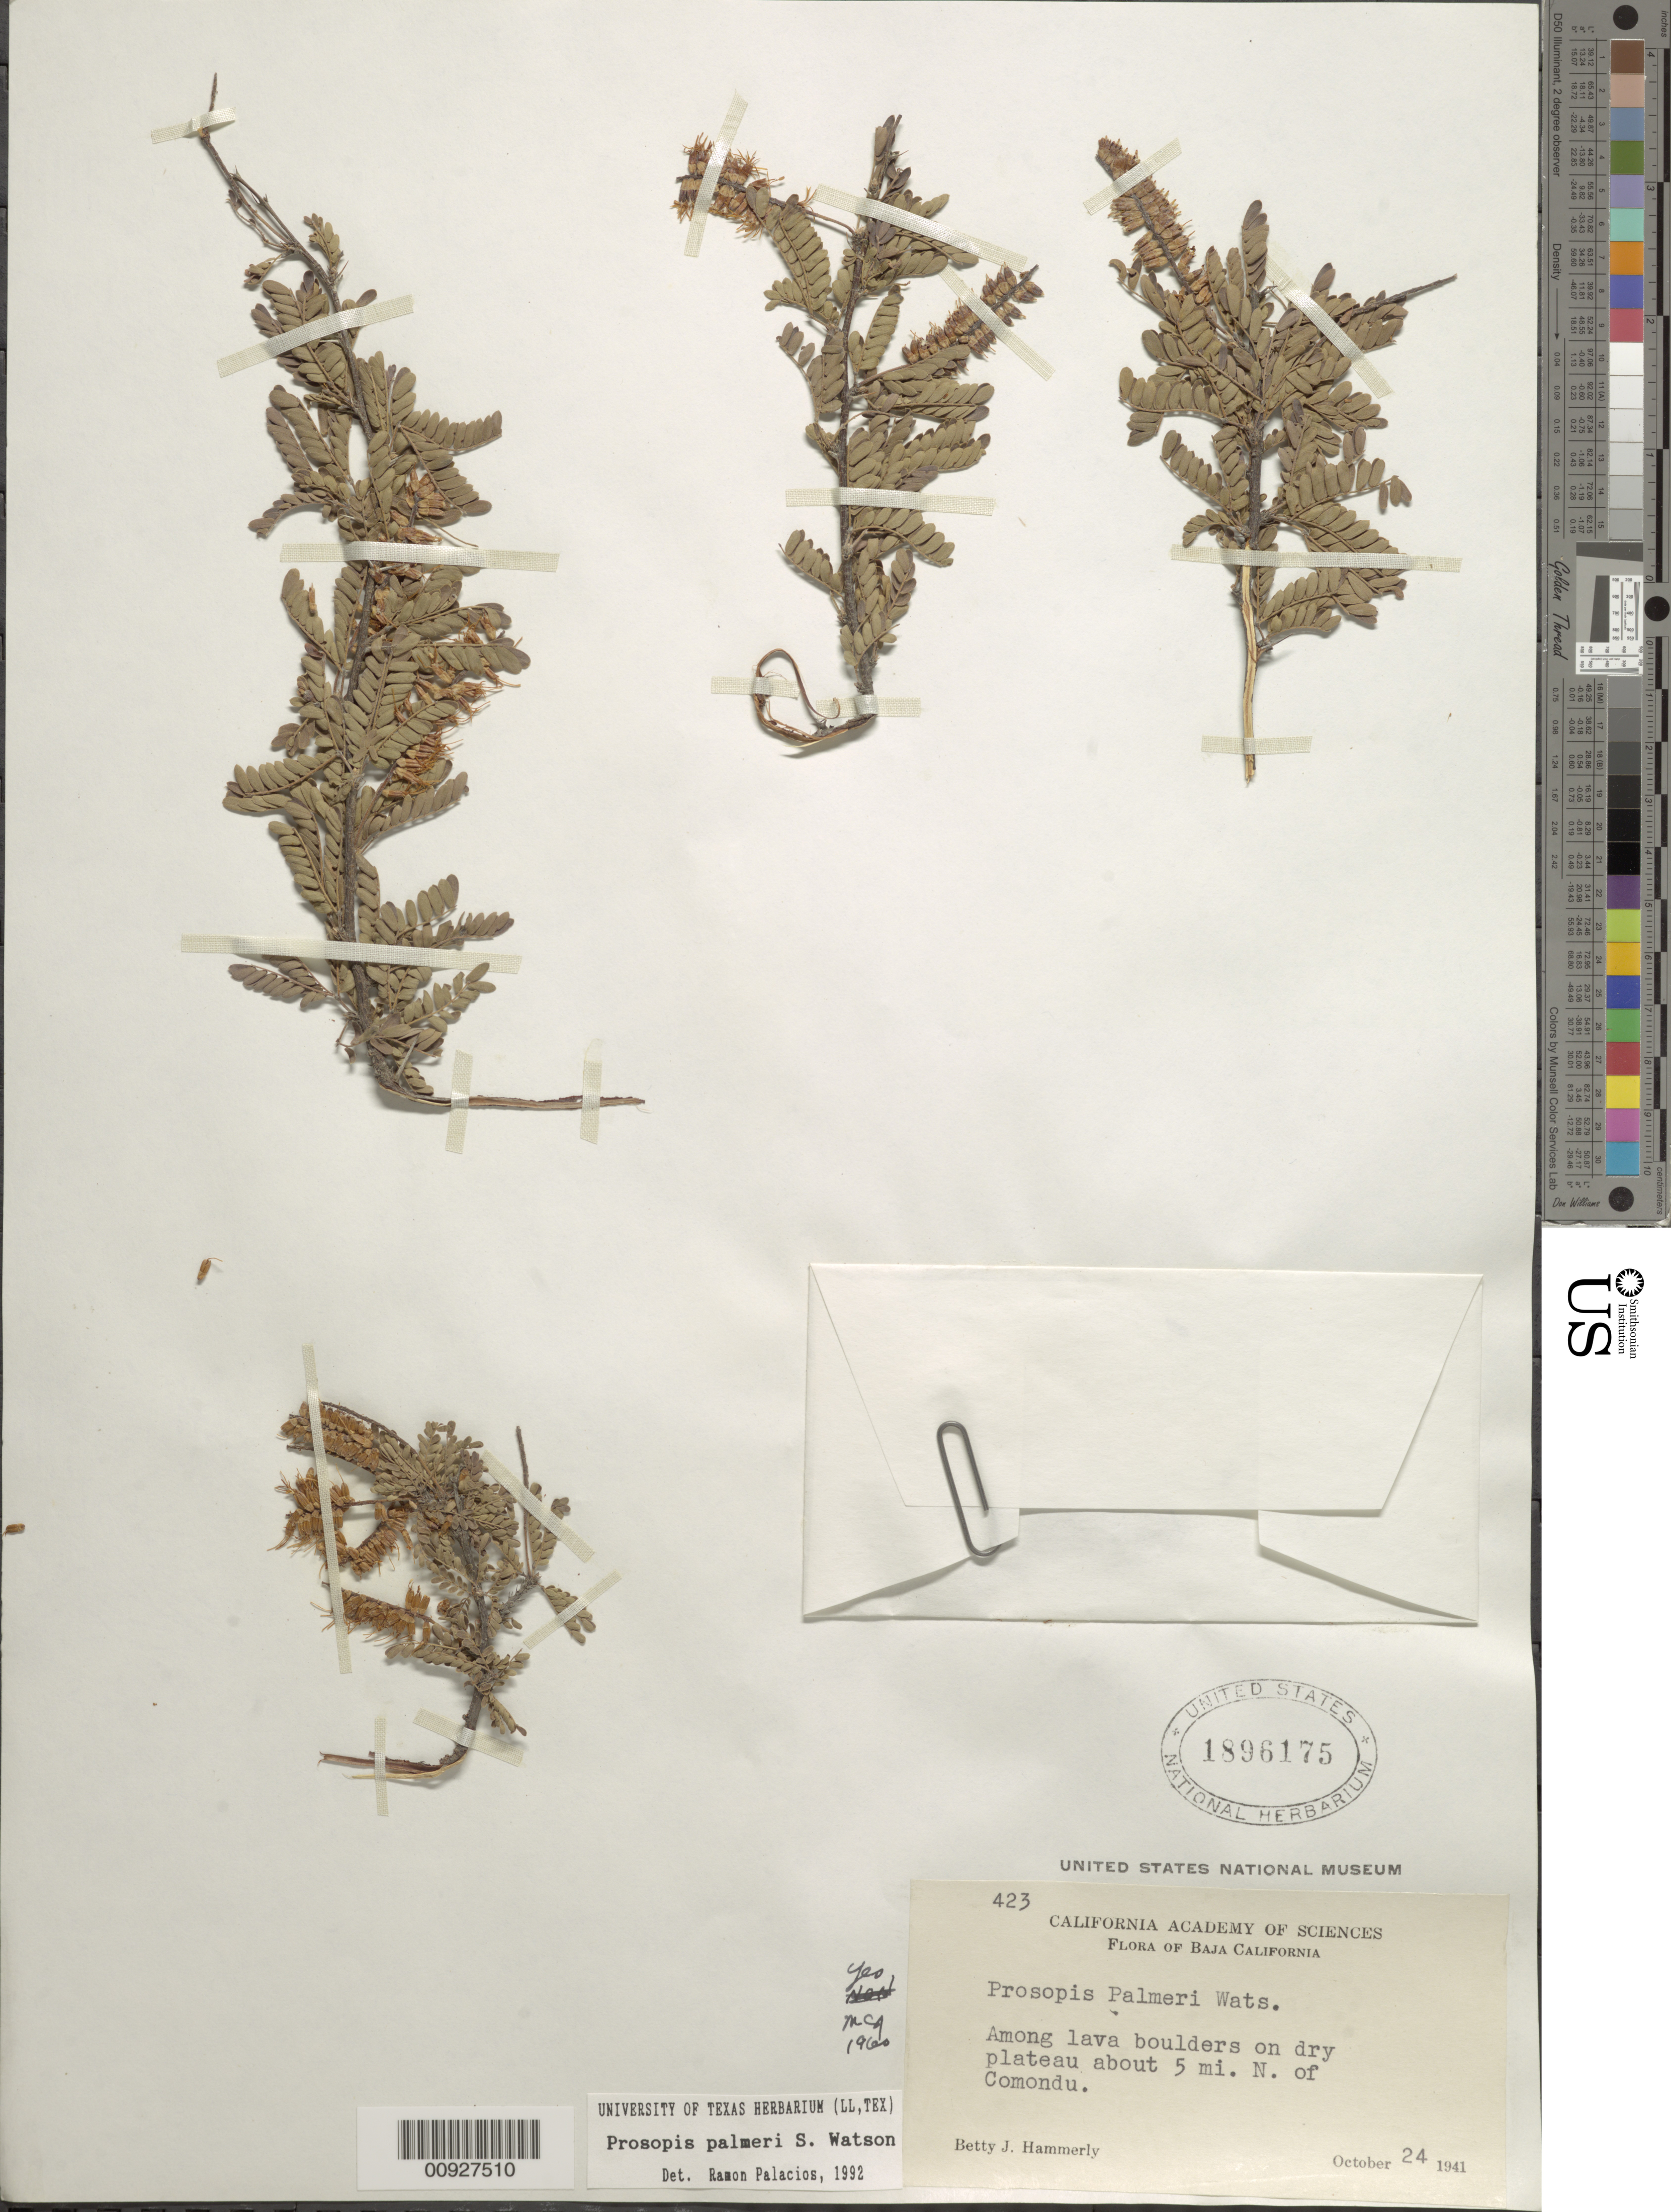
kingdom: Plantae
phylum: Tracheophyta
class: Magnoliopsida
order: Fabales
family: Fabaceae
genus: Strombocarpa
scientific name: Strombocarpa palmeri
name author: (S. Watson) C. E. Hughes & G.P. Lewis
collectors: B. J. Hammerly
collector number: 423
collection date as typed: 24 Oct 1941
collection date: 1941-10-24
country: Mexico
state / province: Baja California Sur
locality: About 5 mi. N of Comondu.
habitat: Among lava boulders on dry plateau.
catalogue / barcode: US 1896175